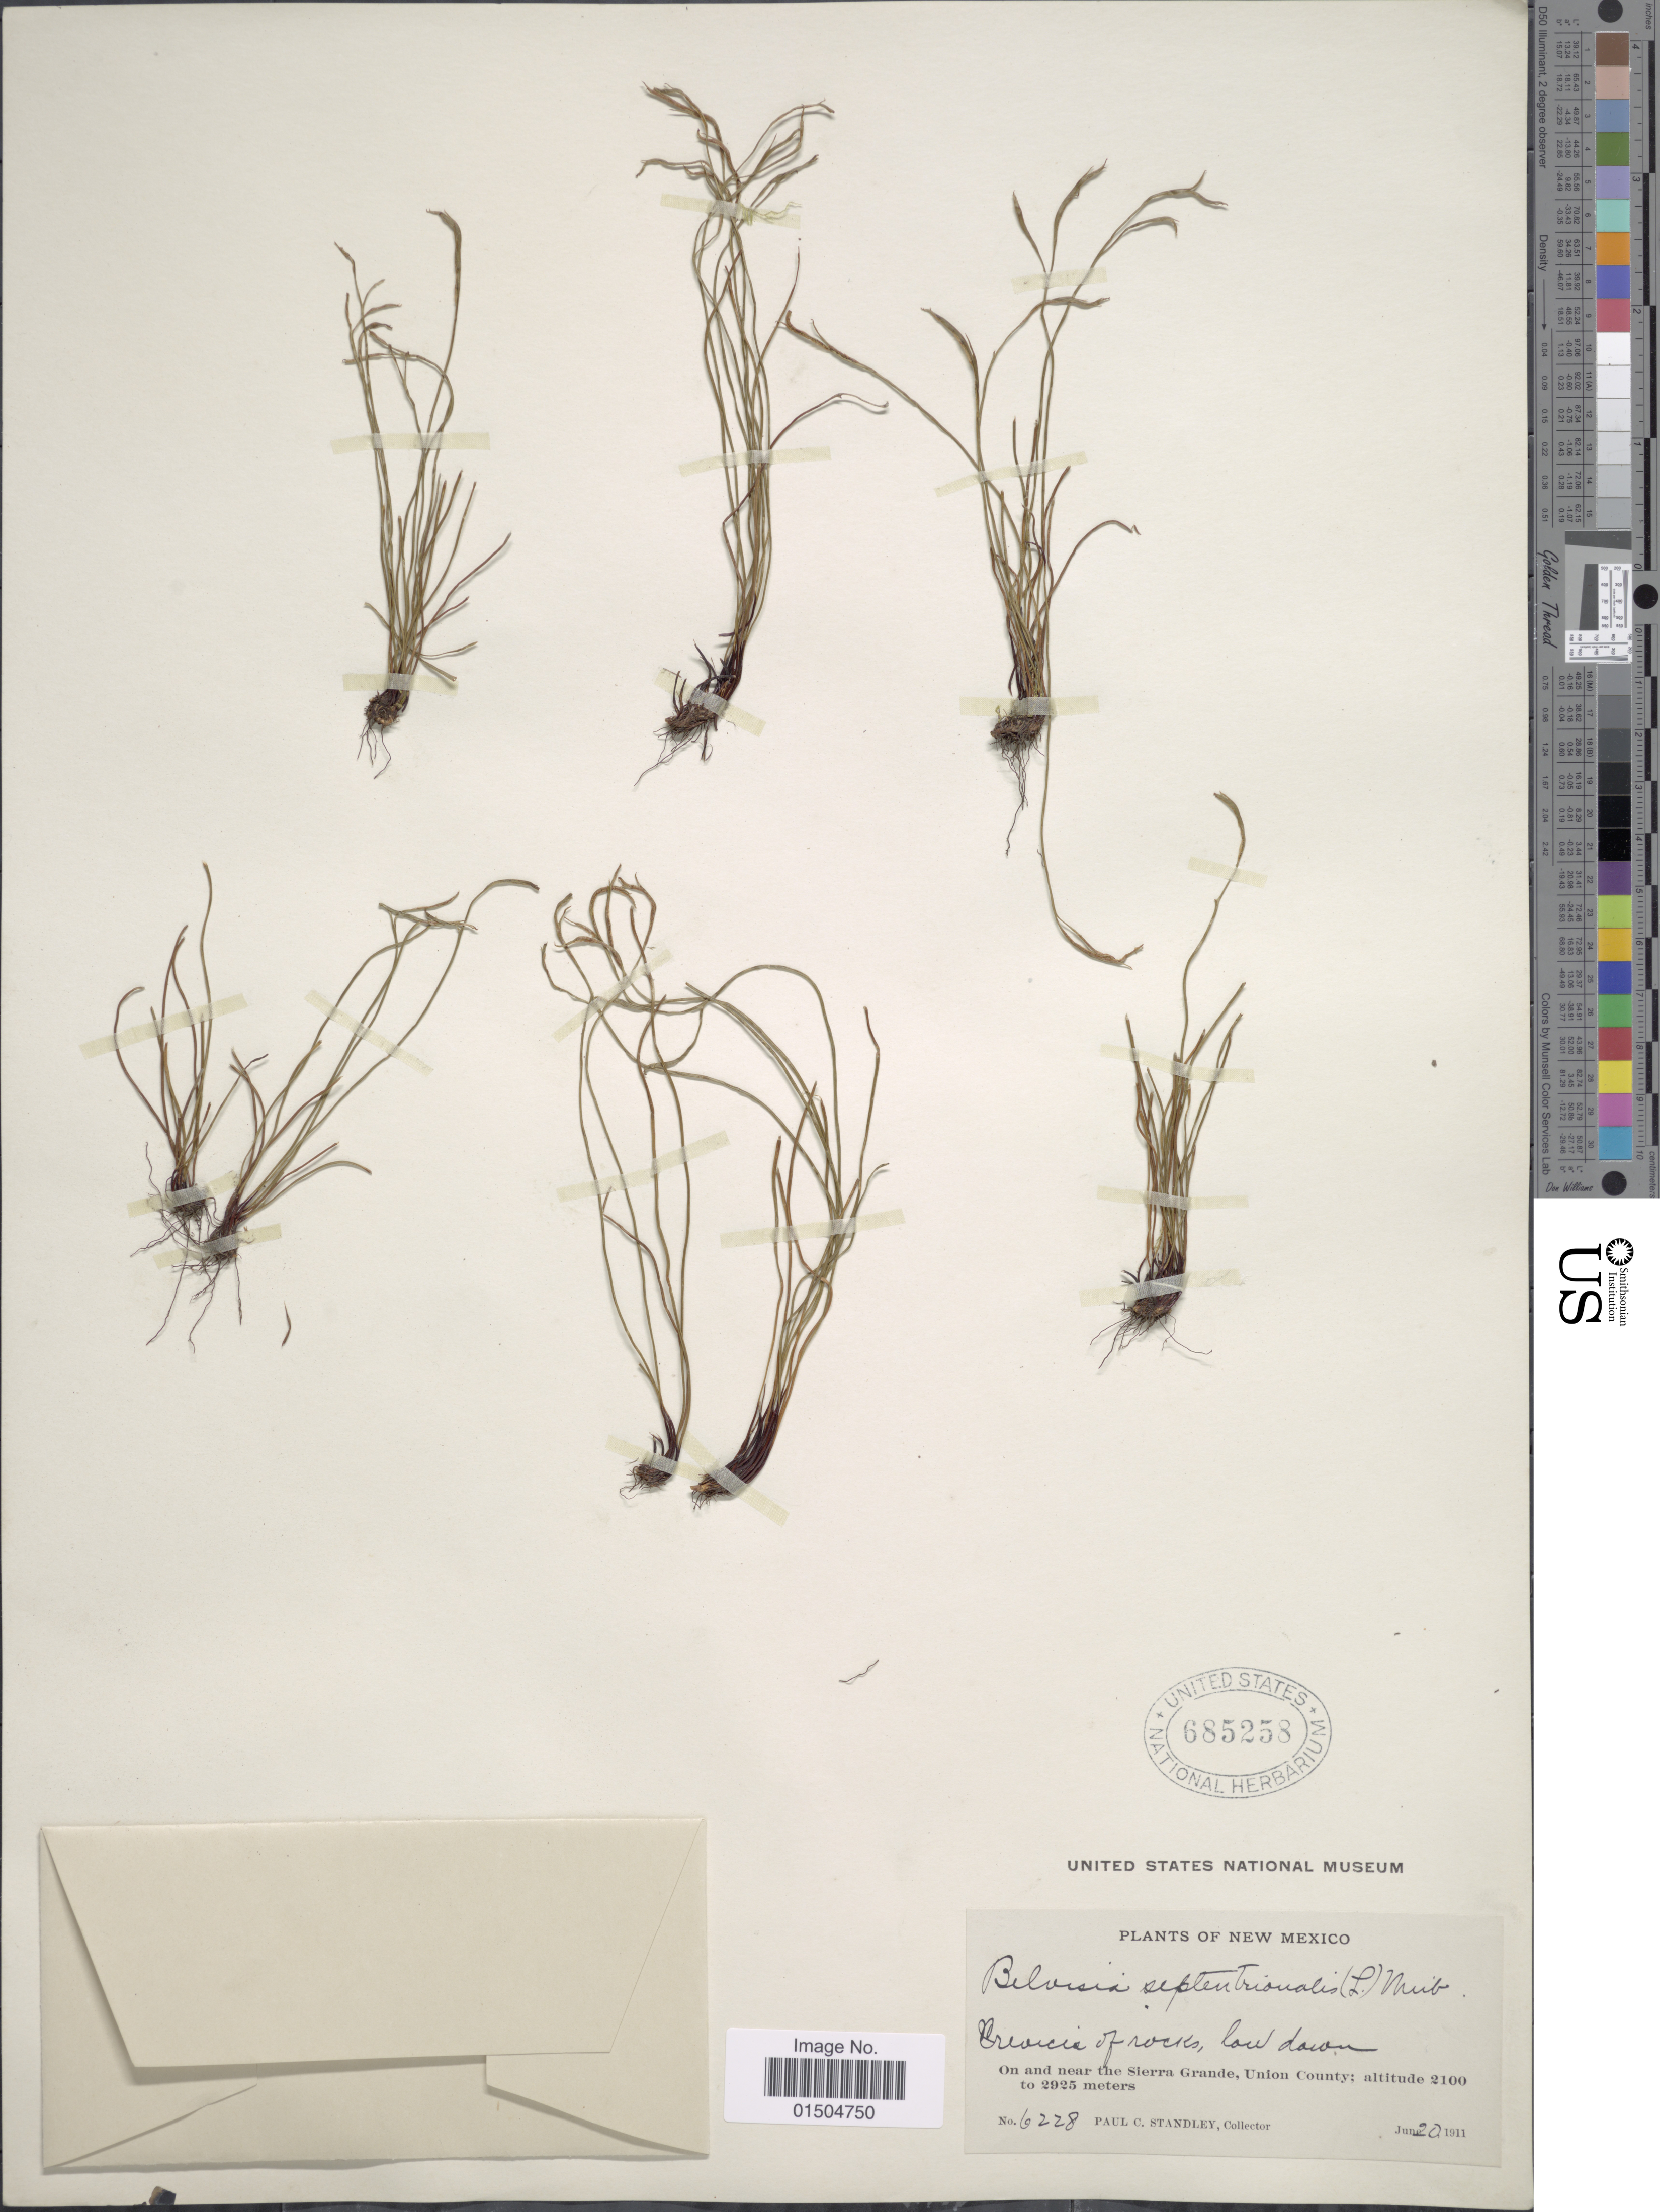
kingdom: Plantae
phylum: Tracheophyta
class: Polypodiopsida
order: Polypodiales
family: Aspleniaceae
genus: Asplenium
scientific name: Asplenium septentrionale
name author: (L.) Hoffm.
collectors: P. C. Standley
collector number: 6228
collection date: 1911-06-20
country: United States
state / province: New Mexico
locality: On and near the Sierra Grande, Union County.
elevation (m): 2100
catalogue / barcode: US 685258